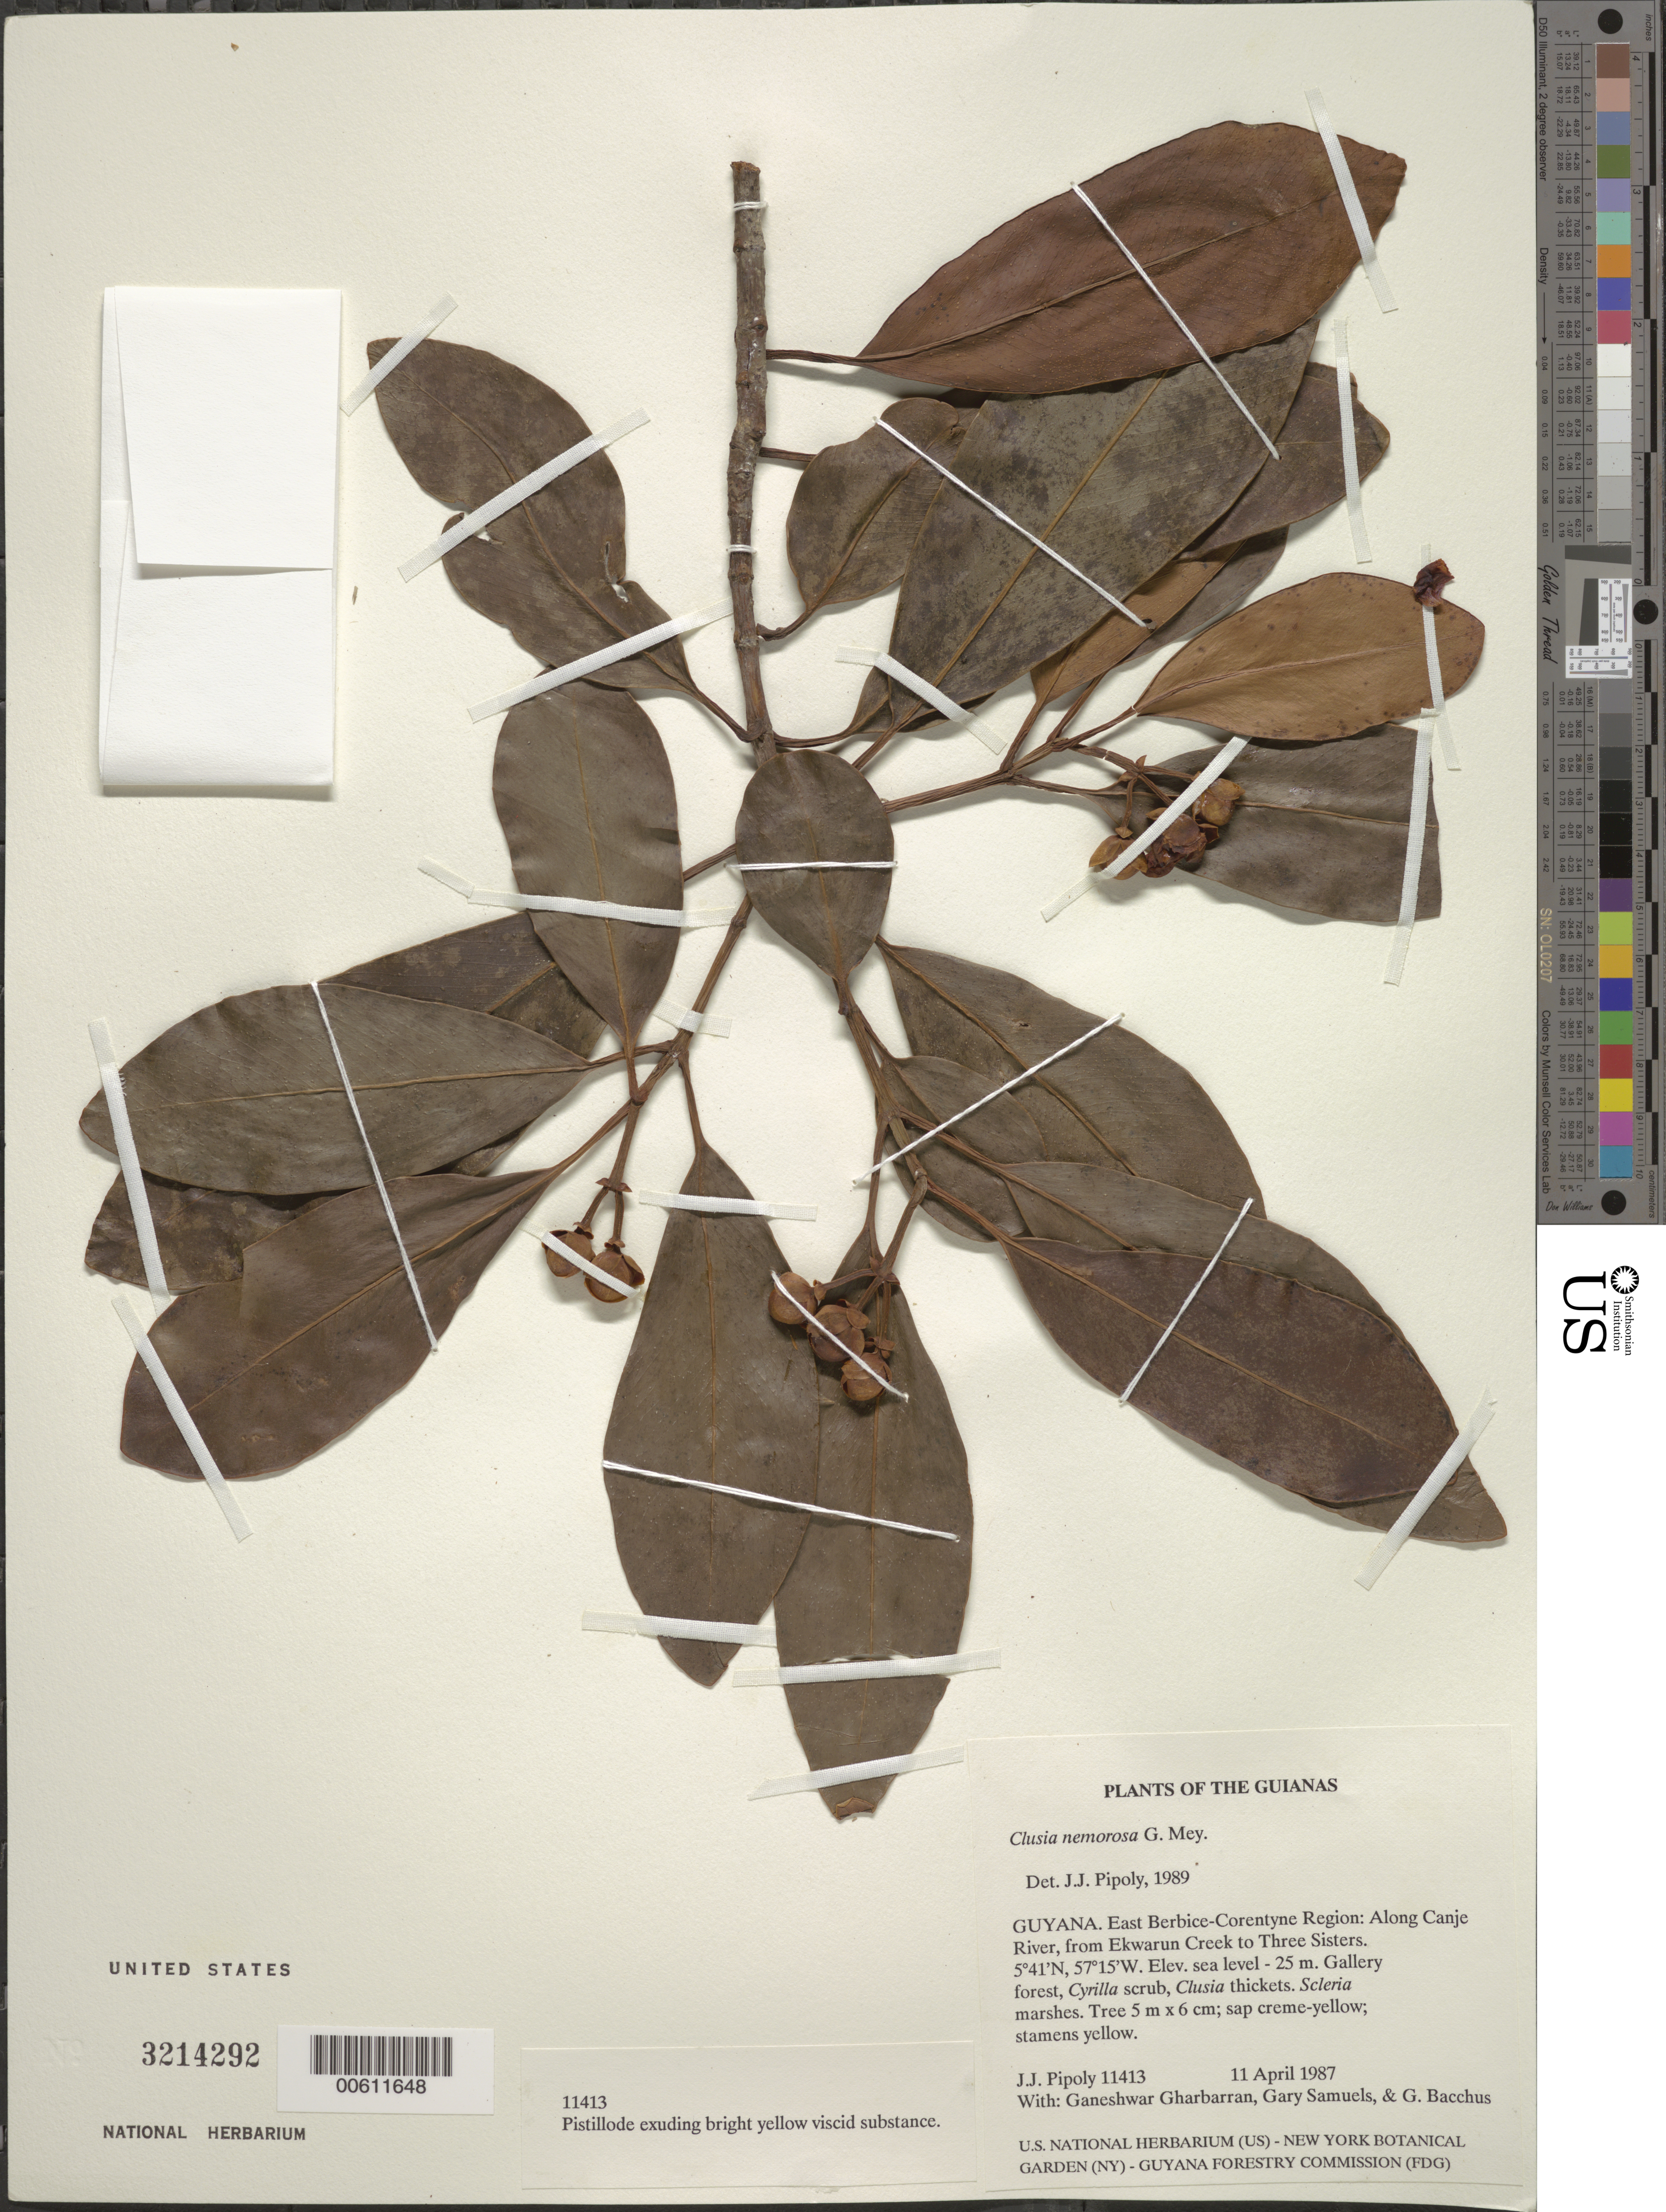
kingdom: Plantae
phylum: Tracheophyta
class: Magnoliopsida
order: Malpighiales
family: Clusiaceae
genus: Clusia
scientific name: Clusia nemorosa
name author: G. Mey.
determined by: Pipoly, J. J., III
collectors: J. J. Pipoly, G. Gharbarran, G. Samuels & G. Bacchus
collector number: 11413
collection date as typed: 11 April 1987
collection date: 1987-04-11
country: Guyana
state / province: E. Berbice-Corentyne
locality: Along Canje River, from Ekwarun Creek to Three Sisters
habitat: Gallery forest, Cyrilla scrub, Clusia thickets. Scleria marshes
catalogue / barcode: US 3214292